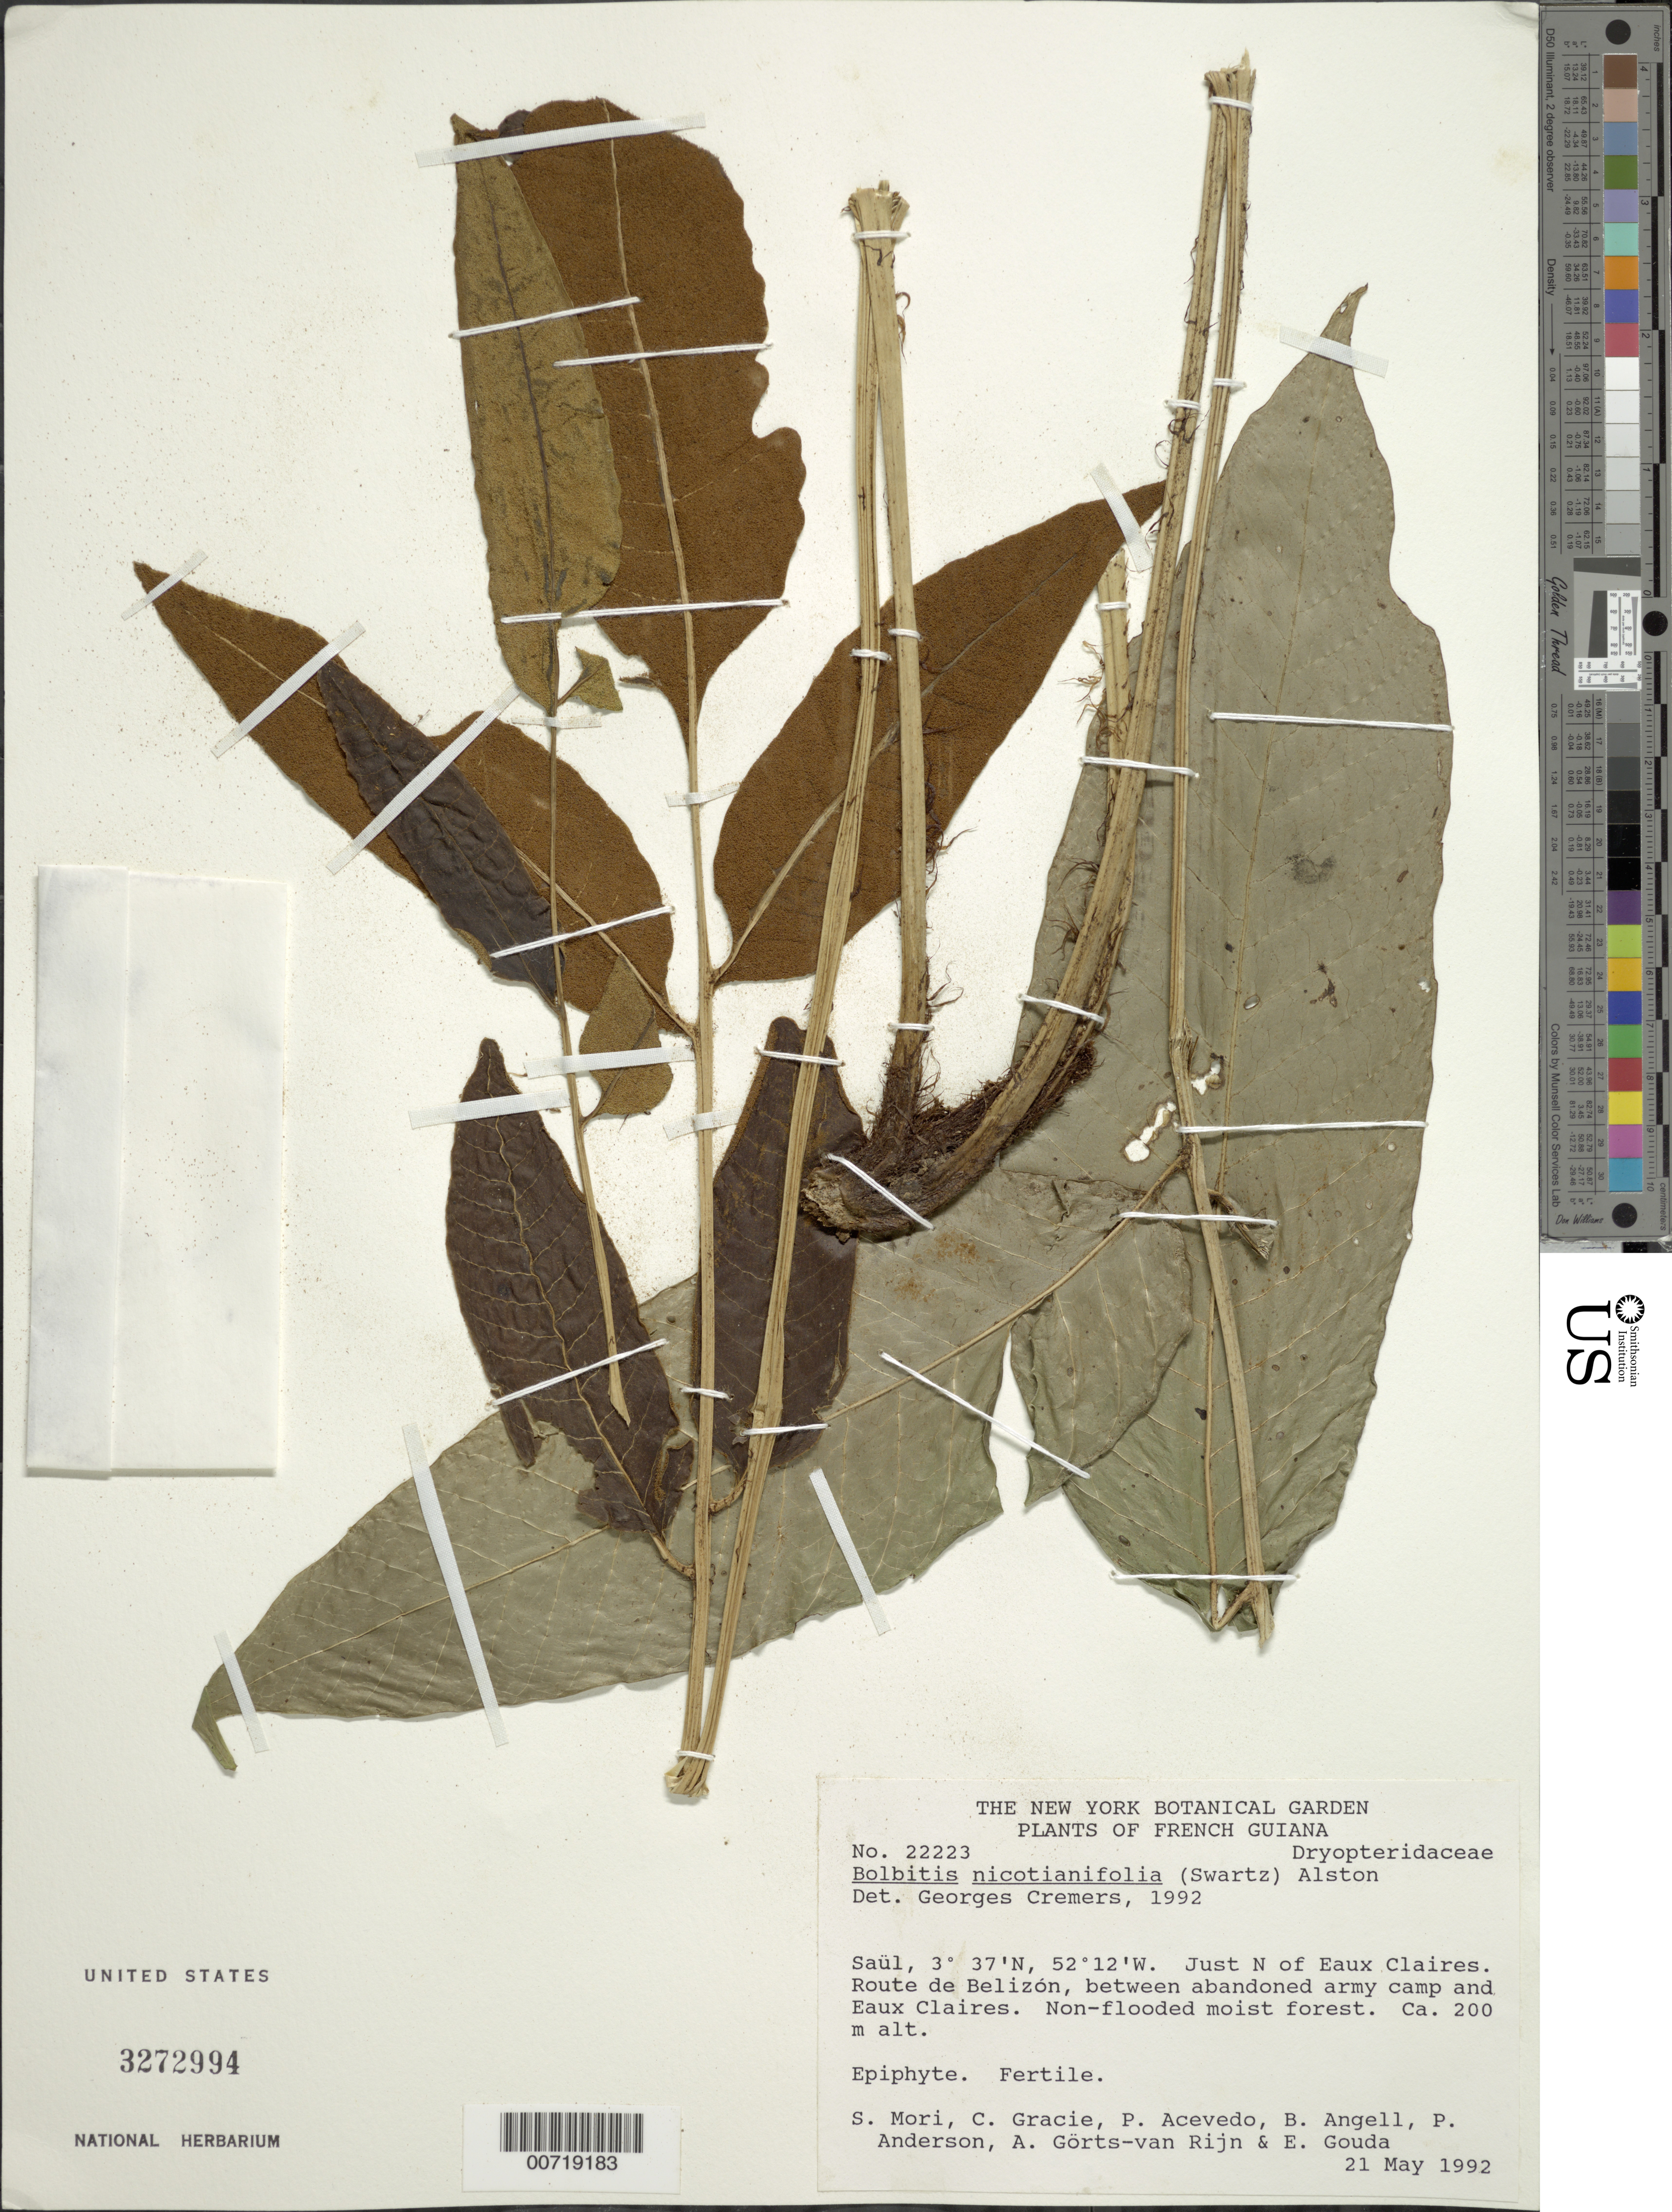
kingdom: Plantae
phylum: Tracheophyta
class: Polypodiopsida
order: Polypodiales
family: Dryopteridaceae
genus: Mickelia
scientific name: Mickelia nicotianifolia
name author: (Sw.) R.C. Moran et al.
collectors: S. Mori, C. A. Gracie, P. Acevedo-Rodr., Bobbi Angell & P. Anderson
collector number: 22223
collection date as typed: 21-May-92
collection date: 1992-05-21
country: French Guiana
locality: Saül, N of Eaux Claires, Route de Belizon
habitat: Non-flooded moist forest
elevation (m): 200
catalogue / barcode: US 3272994